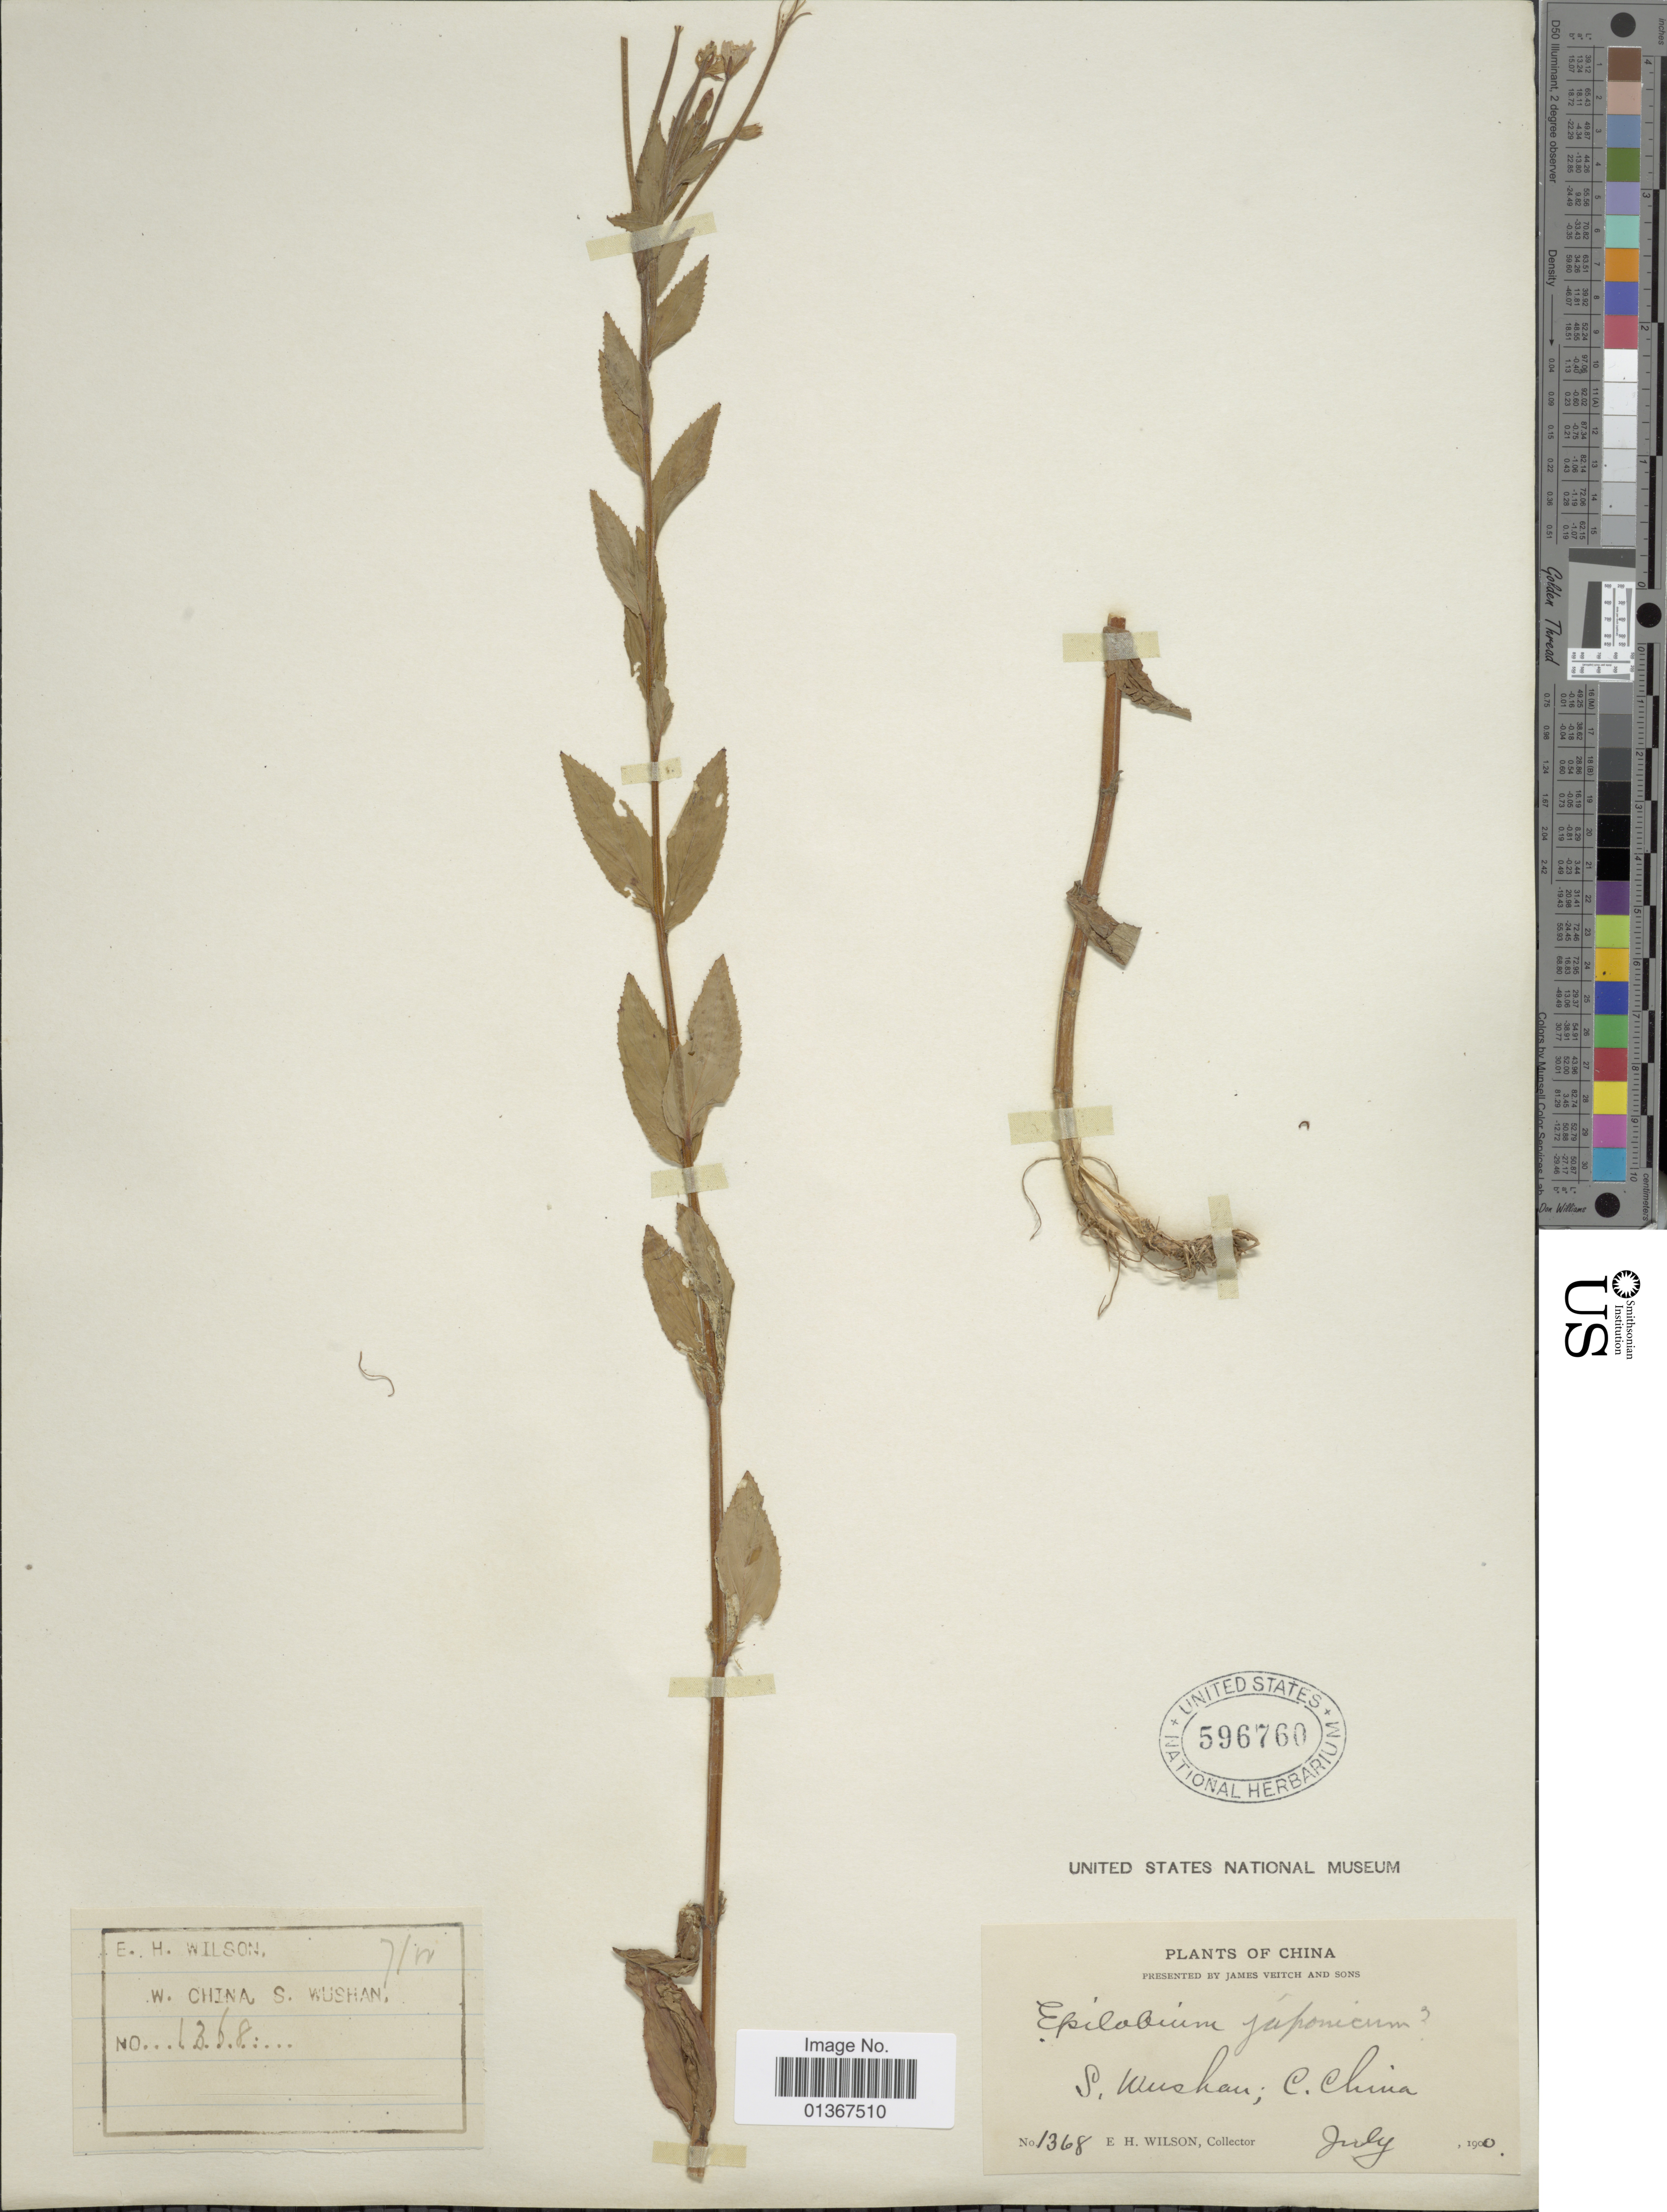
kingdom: Plantae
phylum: Tracheophyta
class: Magnoliopsida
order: Myrtales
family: Onagraceae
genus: Epilobium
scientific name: Epilobium pyrricholophum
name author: Franch. & Sav.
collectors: E. Wilson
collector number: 1368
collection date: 1900-07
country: China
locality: S. Wushan; C. China.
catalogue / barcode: US 596760